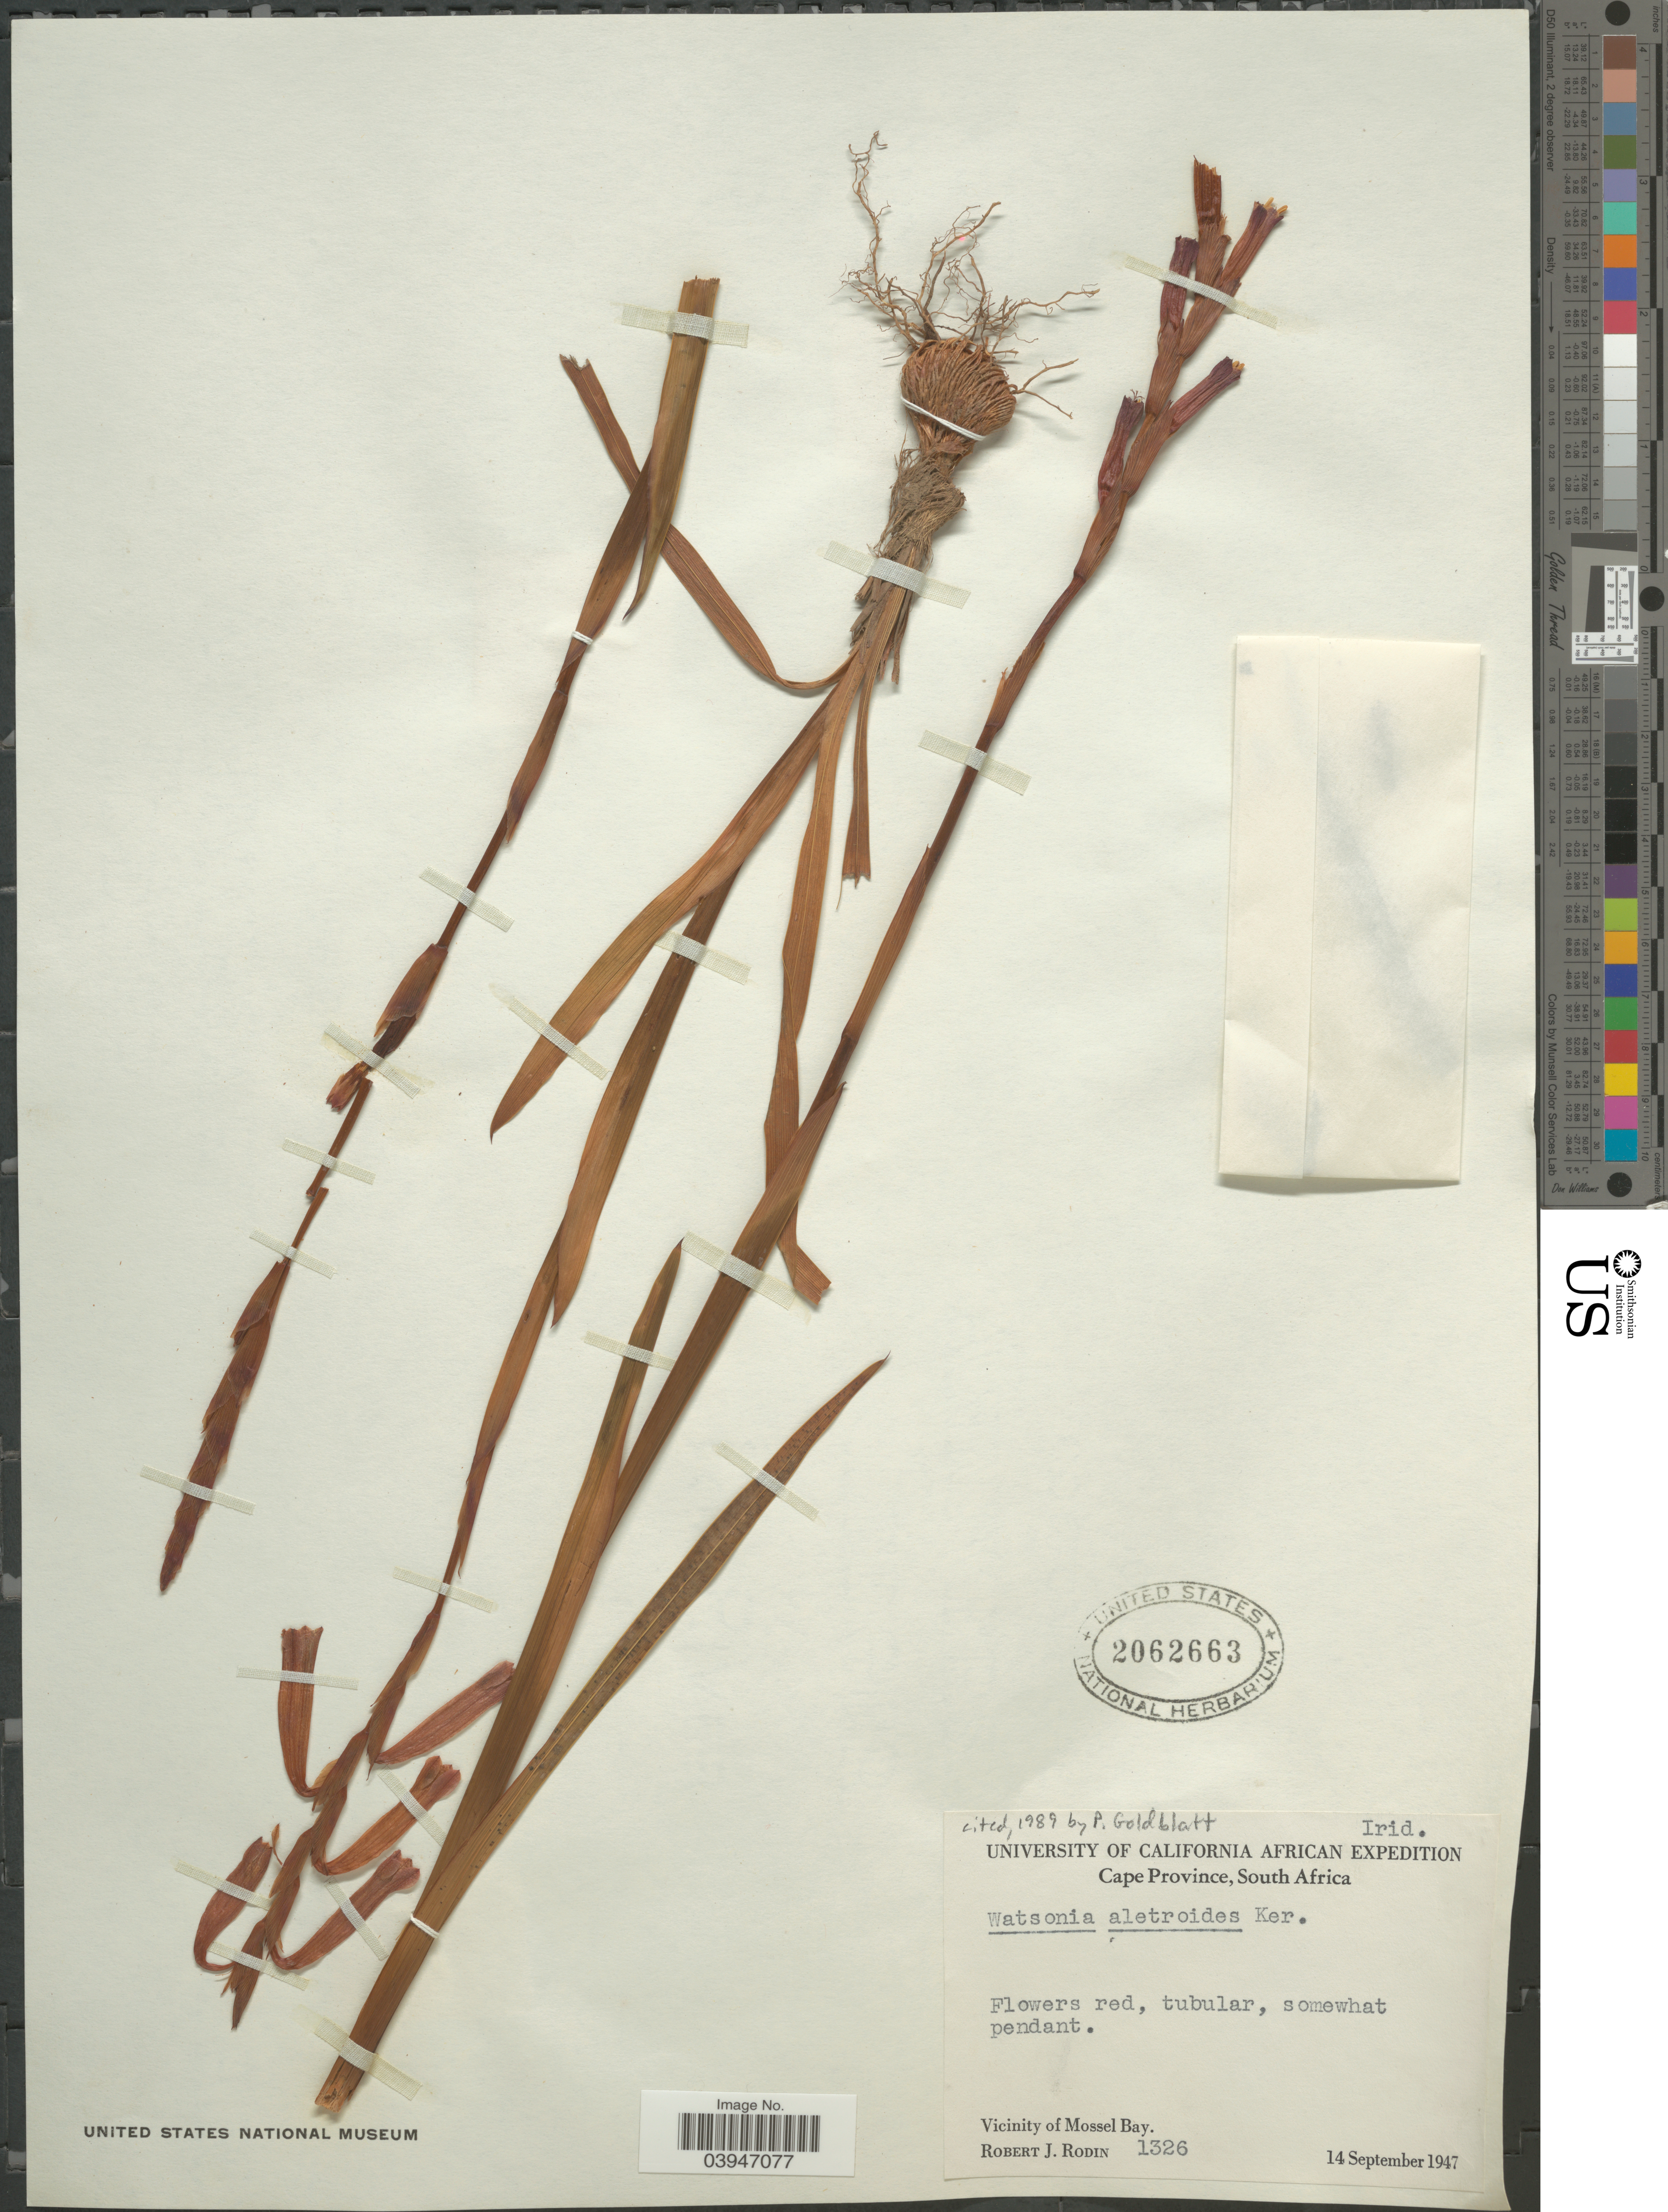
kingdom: Plantae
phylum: Tracheophyta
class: Liliopsida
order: Asparagales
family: Iridaceae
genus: Watsonia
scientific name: Watsonia aletroides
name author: (Burm. f.) Ker Gawl.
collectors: R. J. Rodin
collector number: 1326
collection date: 1947-09-14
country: South Africa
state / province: Western Cape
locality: Vicinity of Mossel Bay.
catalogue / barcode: US 2062663